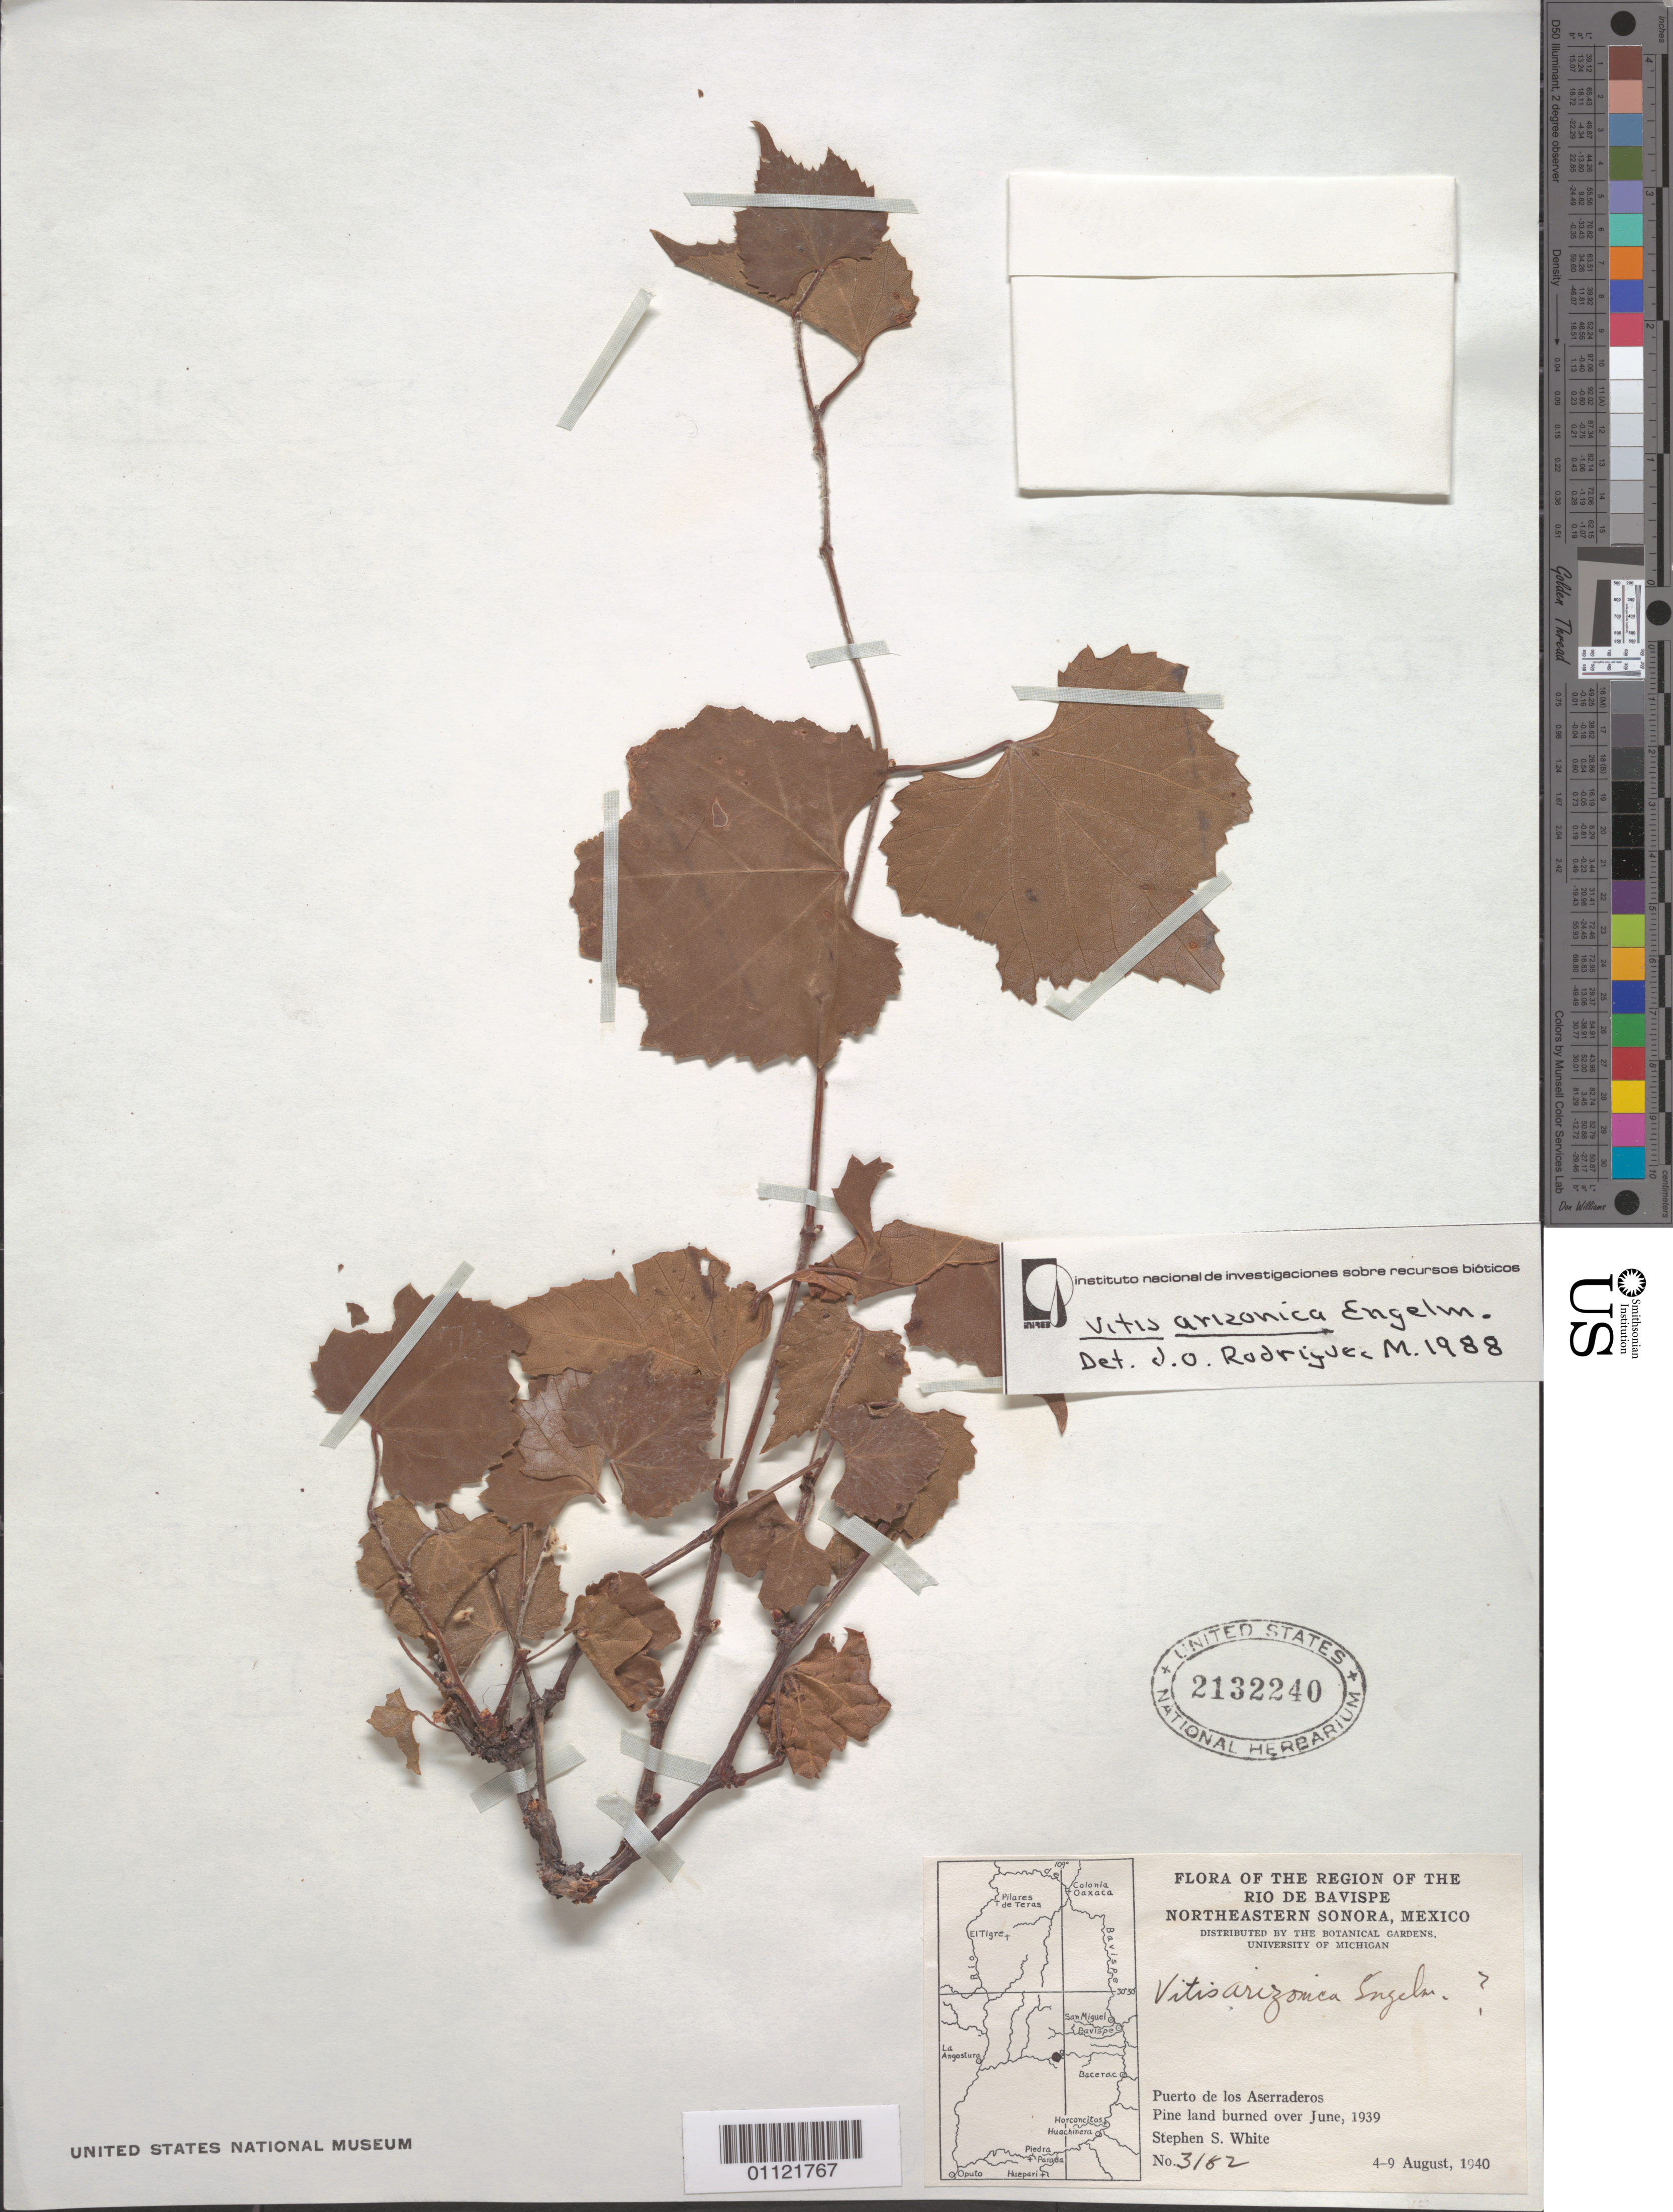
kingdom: Plantae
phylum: Tracheophyta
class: Magnoliopsida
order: Vitales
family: Vitaceae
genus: Vitis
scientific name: Vitis arizonica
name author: Engelm.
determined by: Rodriguez M., J. O.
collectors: S. S. White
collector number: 3152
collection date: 1940-08-04/1940-08-09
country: Mexico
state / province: Sonora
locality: Rio De Bavispe, Prerto de los Aserraderos, Pine land burned over June 1939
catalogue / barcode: US 2132240